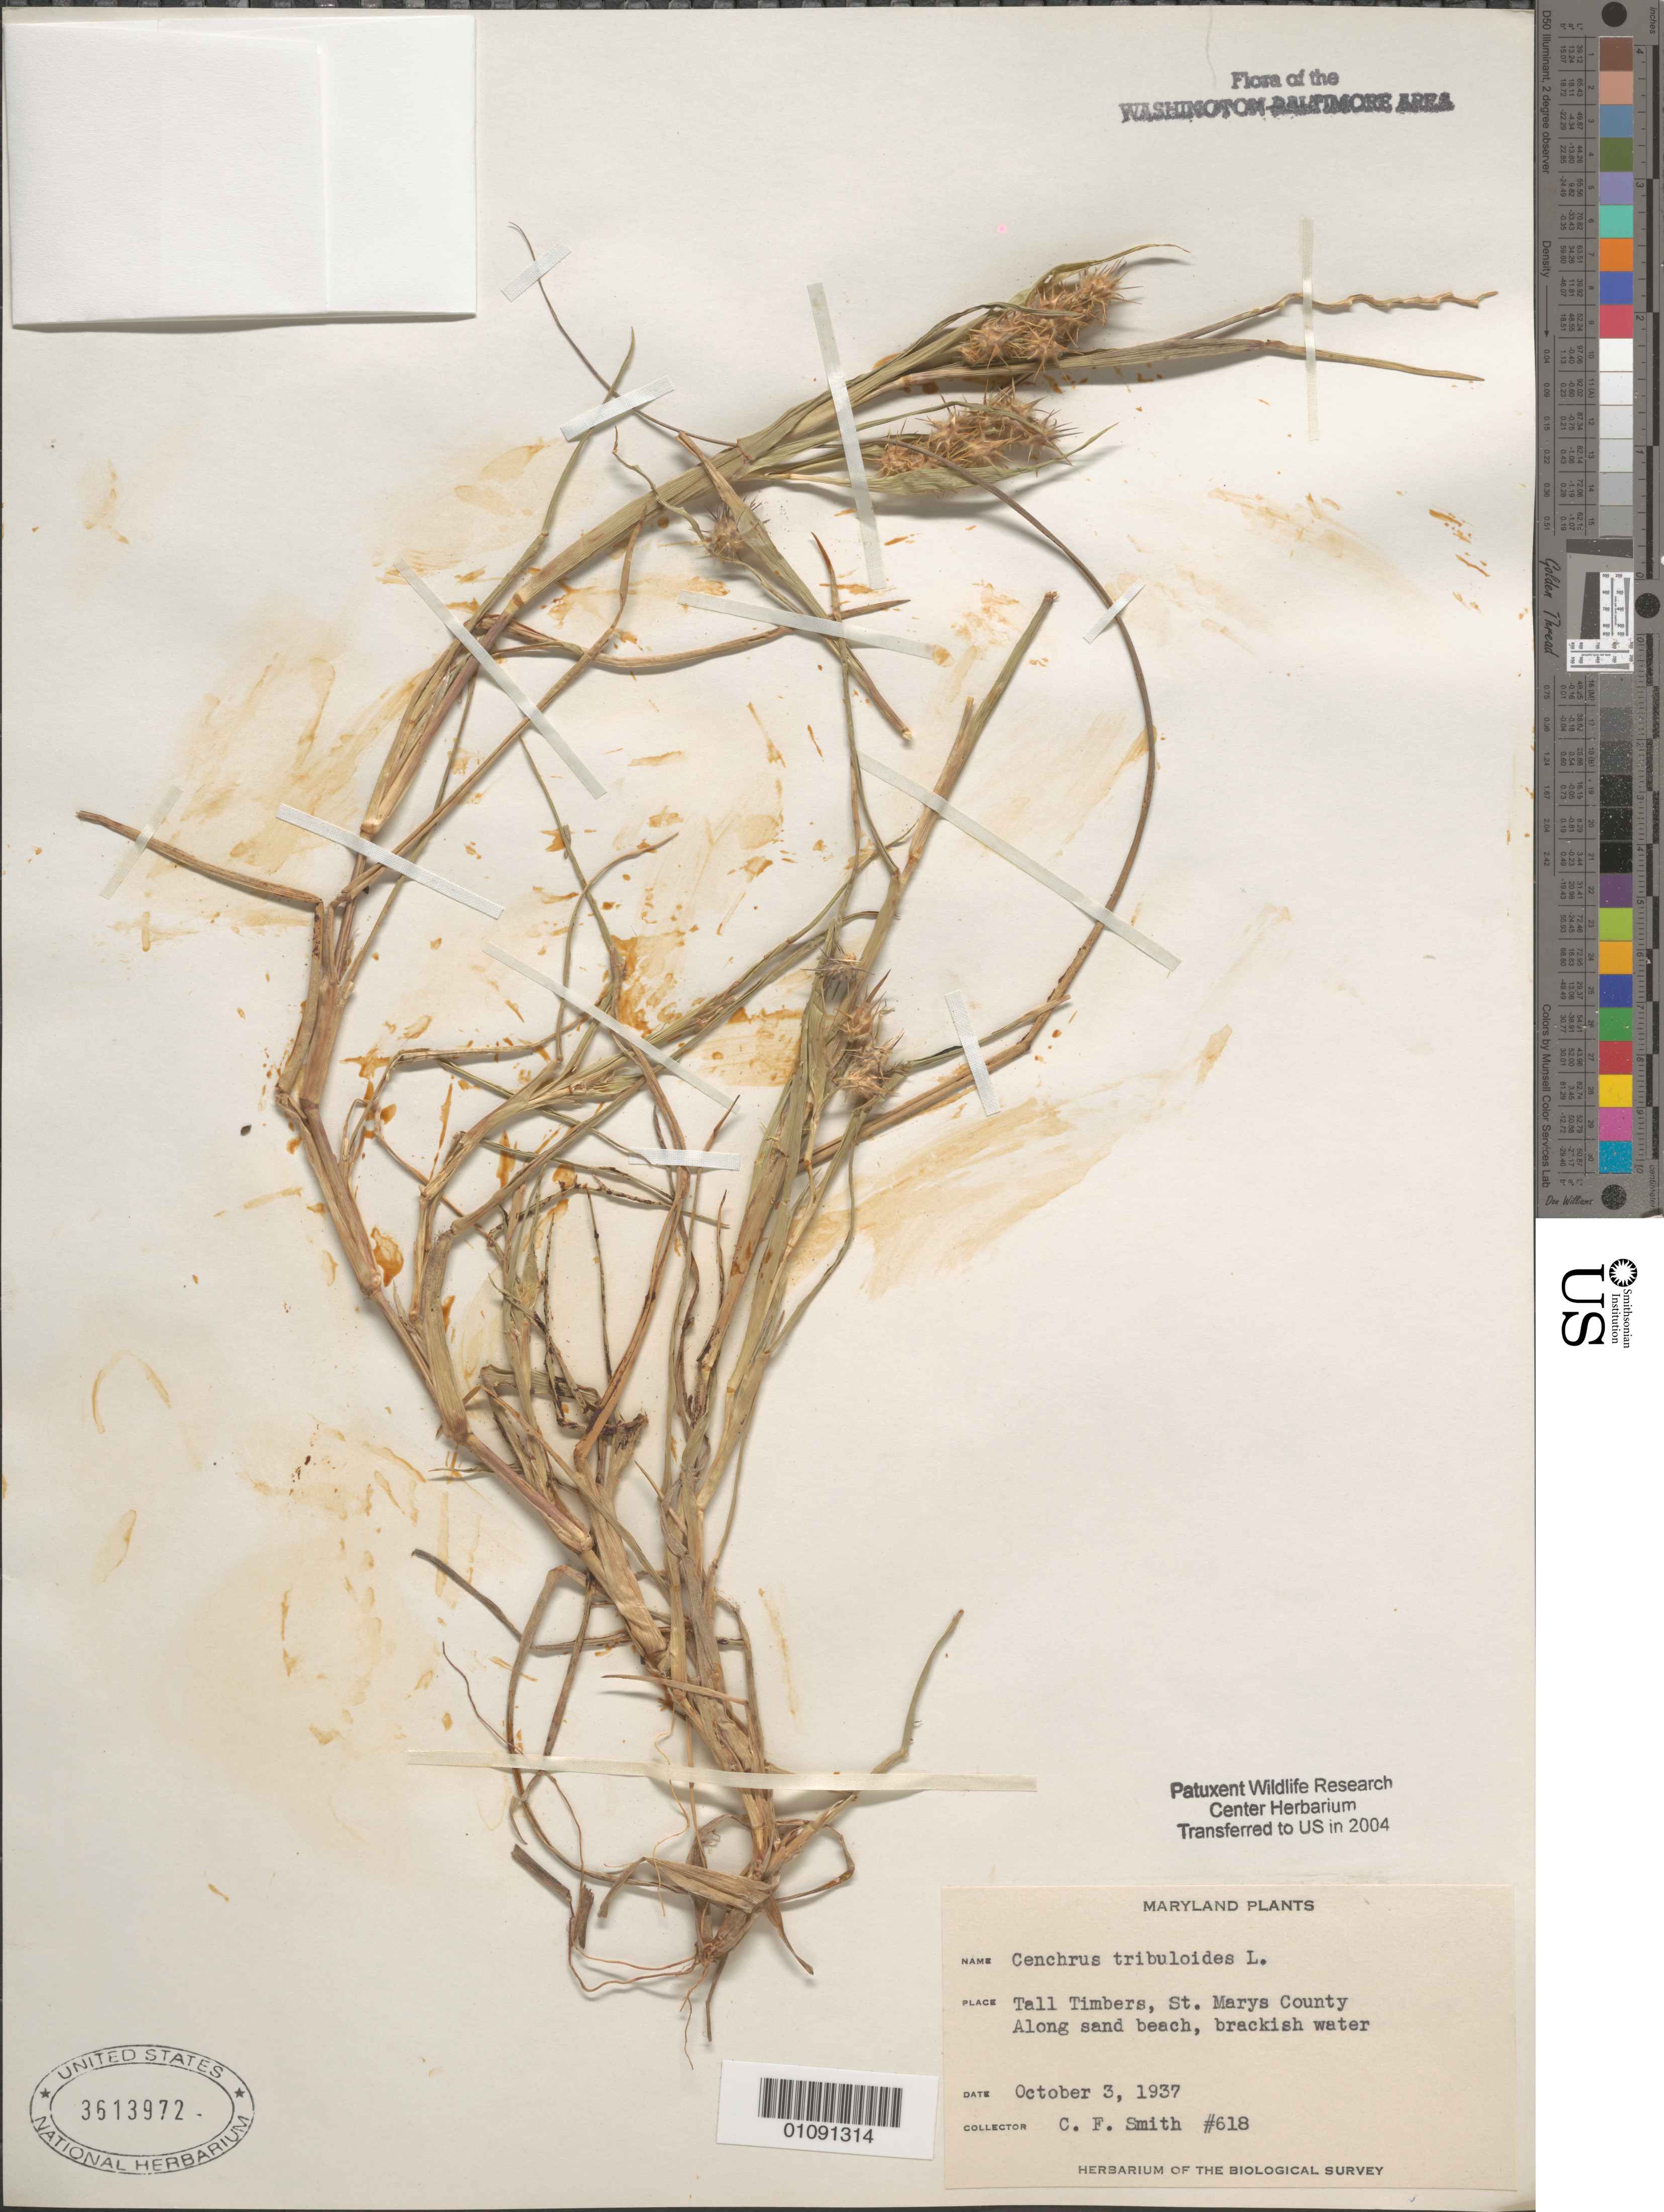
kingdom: Plantae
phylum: Tracheophyta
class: Liliopsida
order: Poales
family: Poaceae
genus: Cenchrus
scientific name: Cenchrus tribuloides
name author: L.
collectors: C. F. Smith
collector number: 618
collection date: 1937-10-03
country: United States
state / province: Maryland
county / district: St. Mary's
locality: Tall Timbers.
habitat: Along sand beach, brackish water.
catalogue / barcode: US 3613972